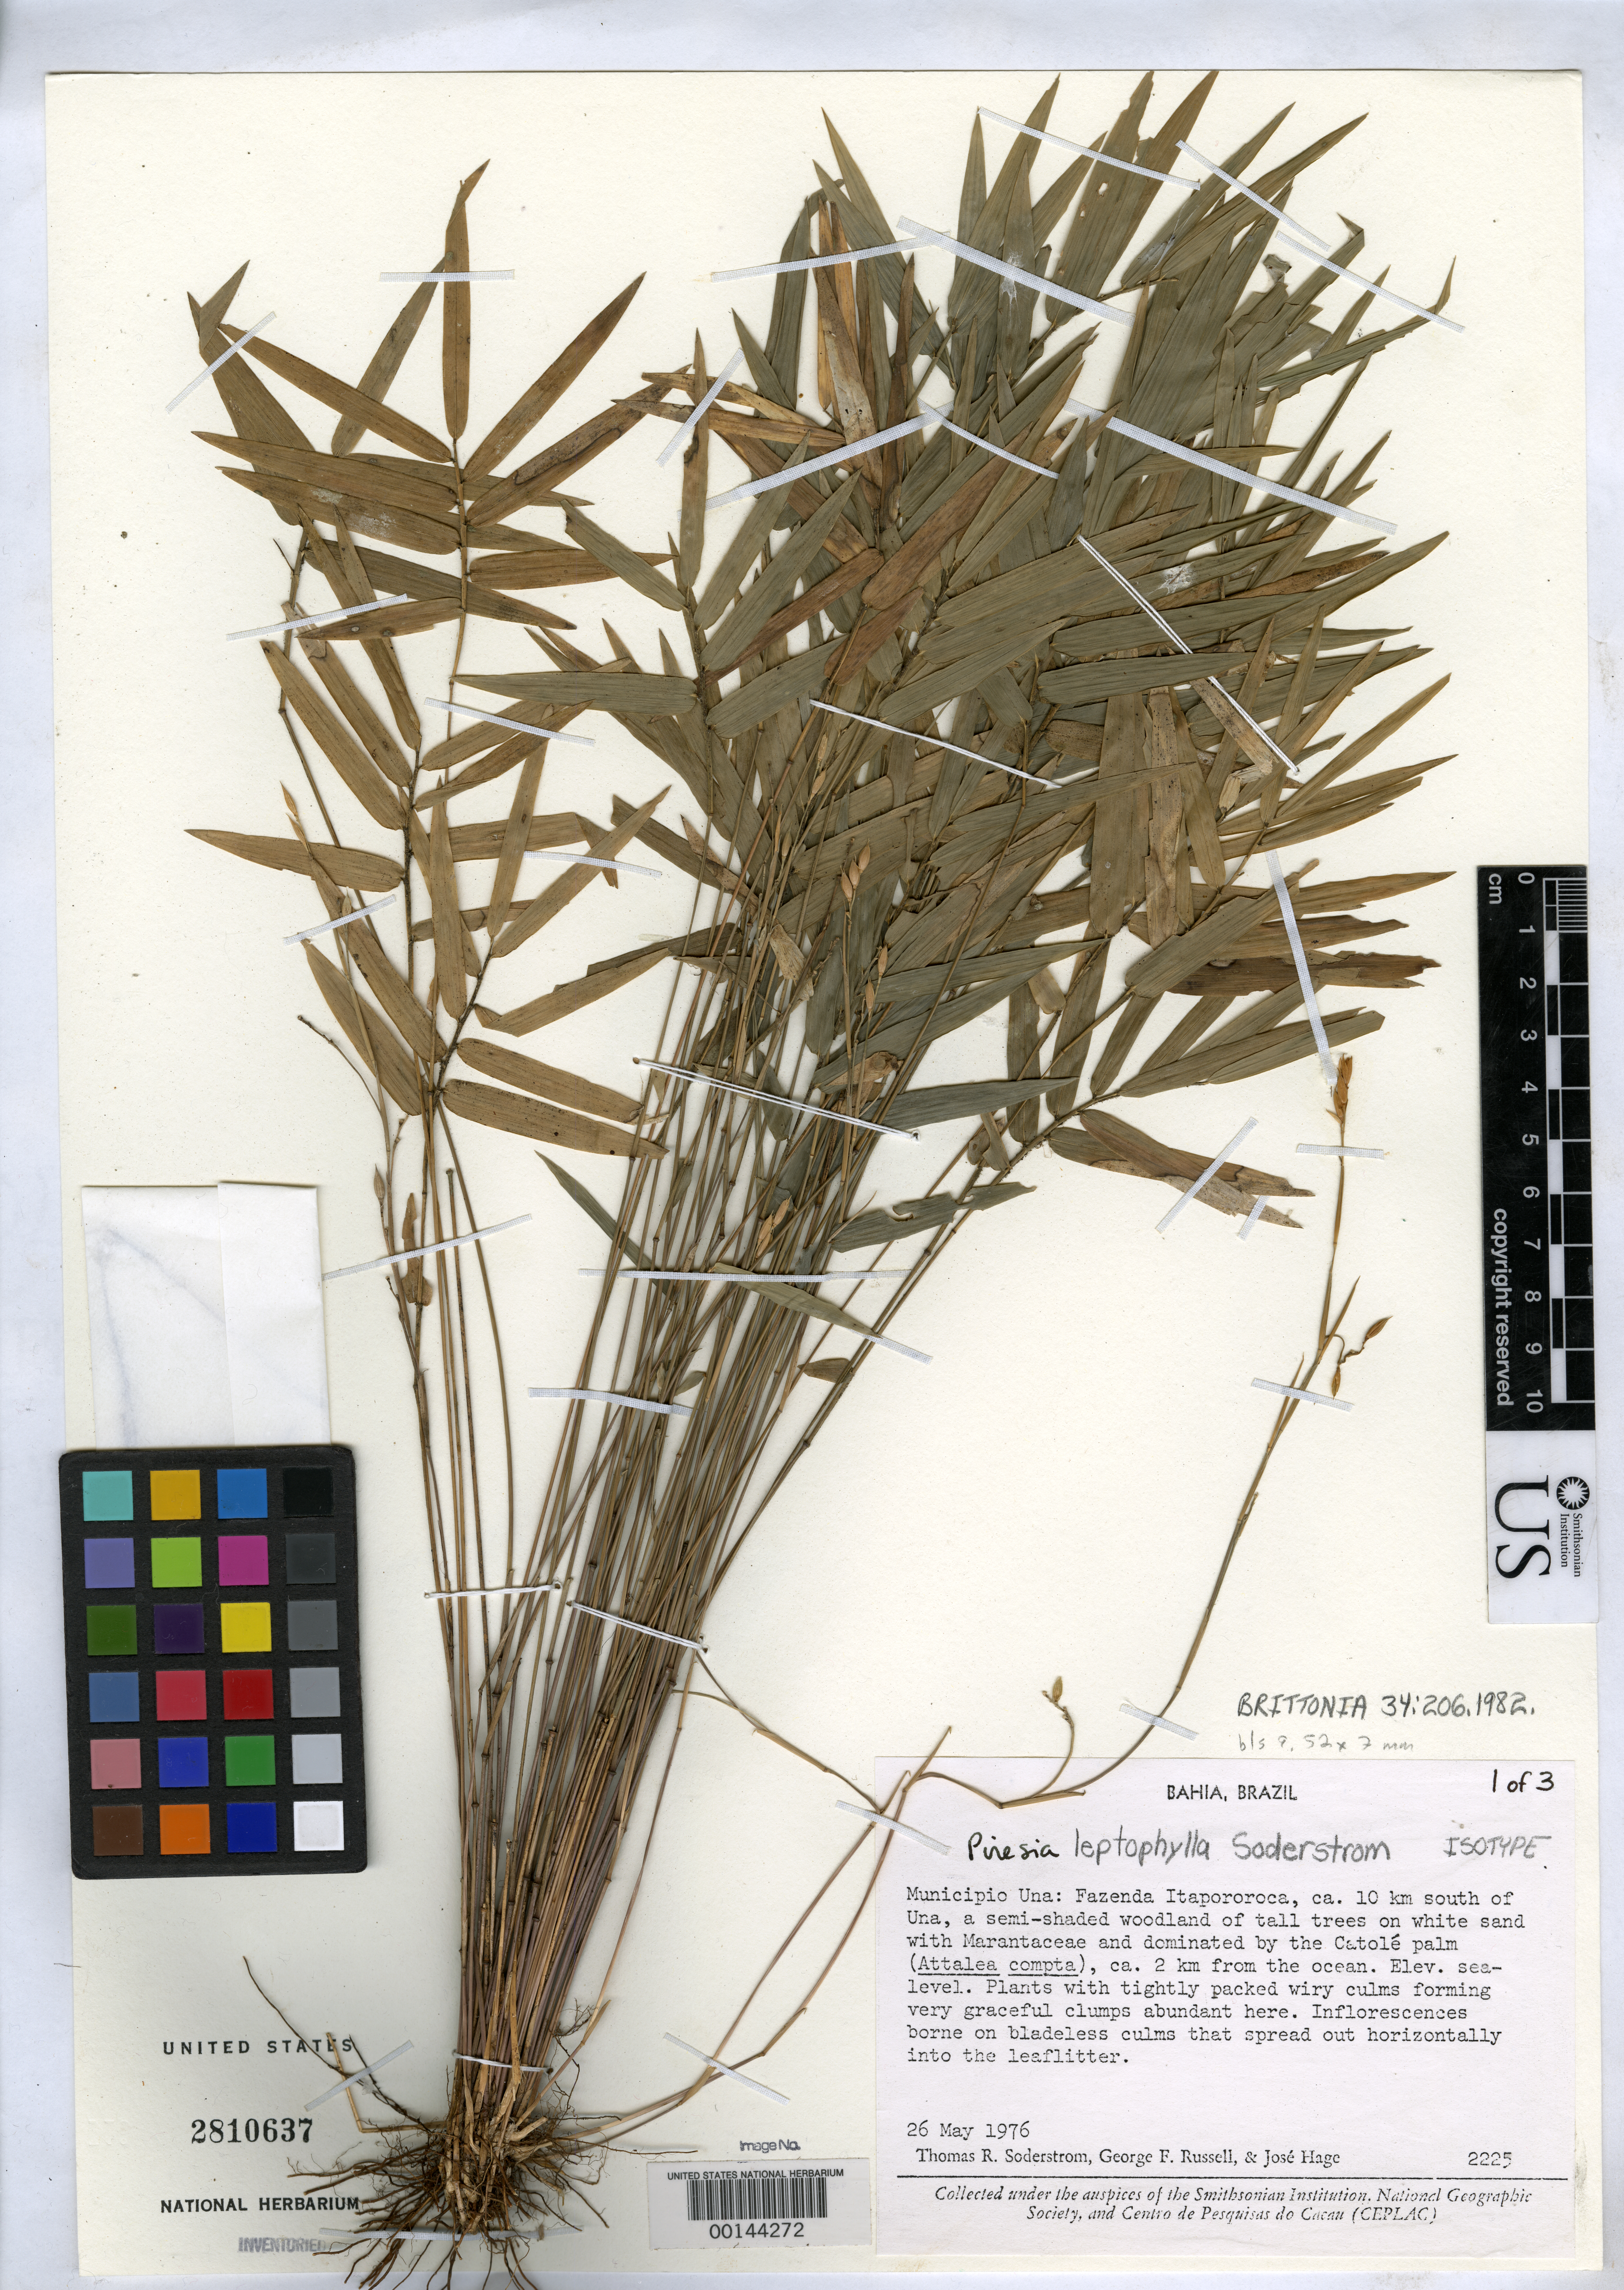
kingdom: Plantae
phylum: Tracheophyta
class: Liliopsida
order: Poales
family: Poaceae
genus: Piresia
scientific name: Piresia leptophylla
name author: Soderstr.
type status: Isotype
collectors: T. R. Soderstrom, G. Russell & J. Hage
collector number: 2225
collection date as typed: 26 May 1976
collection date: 1976-05-26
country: Brazil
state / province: Bahia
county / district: Una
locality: Fazenda Itapororoca, ca. 10 km S of Una.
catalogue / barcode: US 2810637